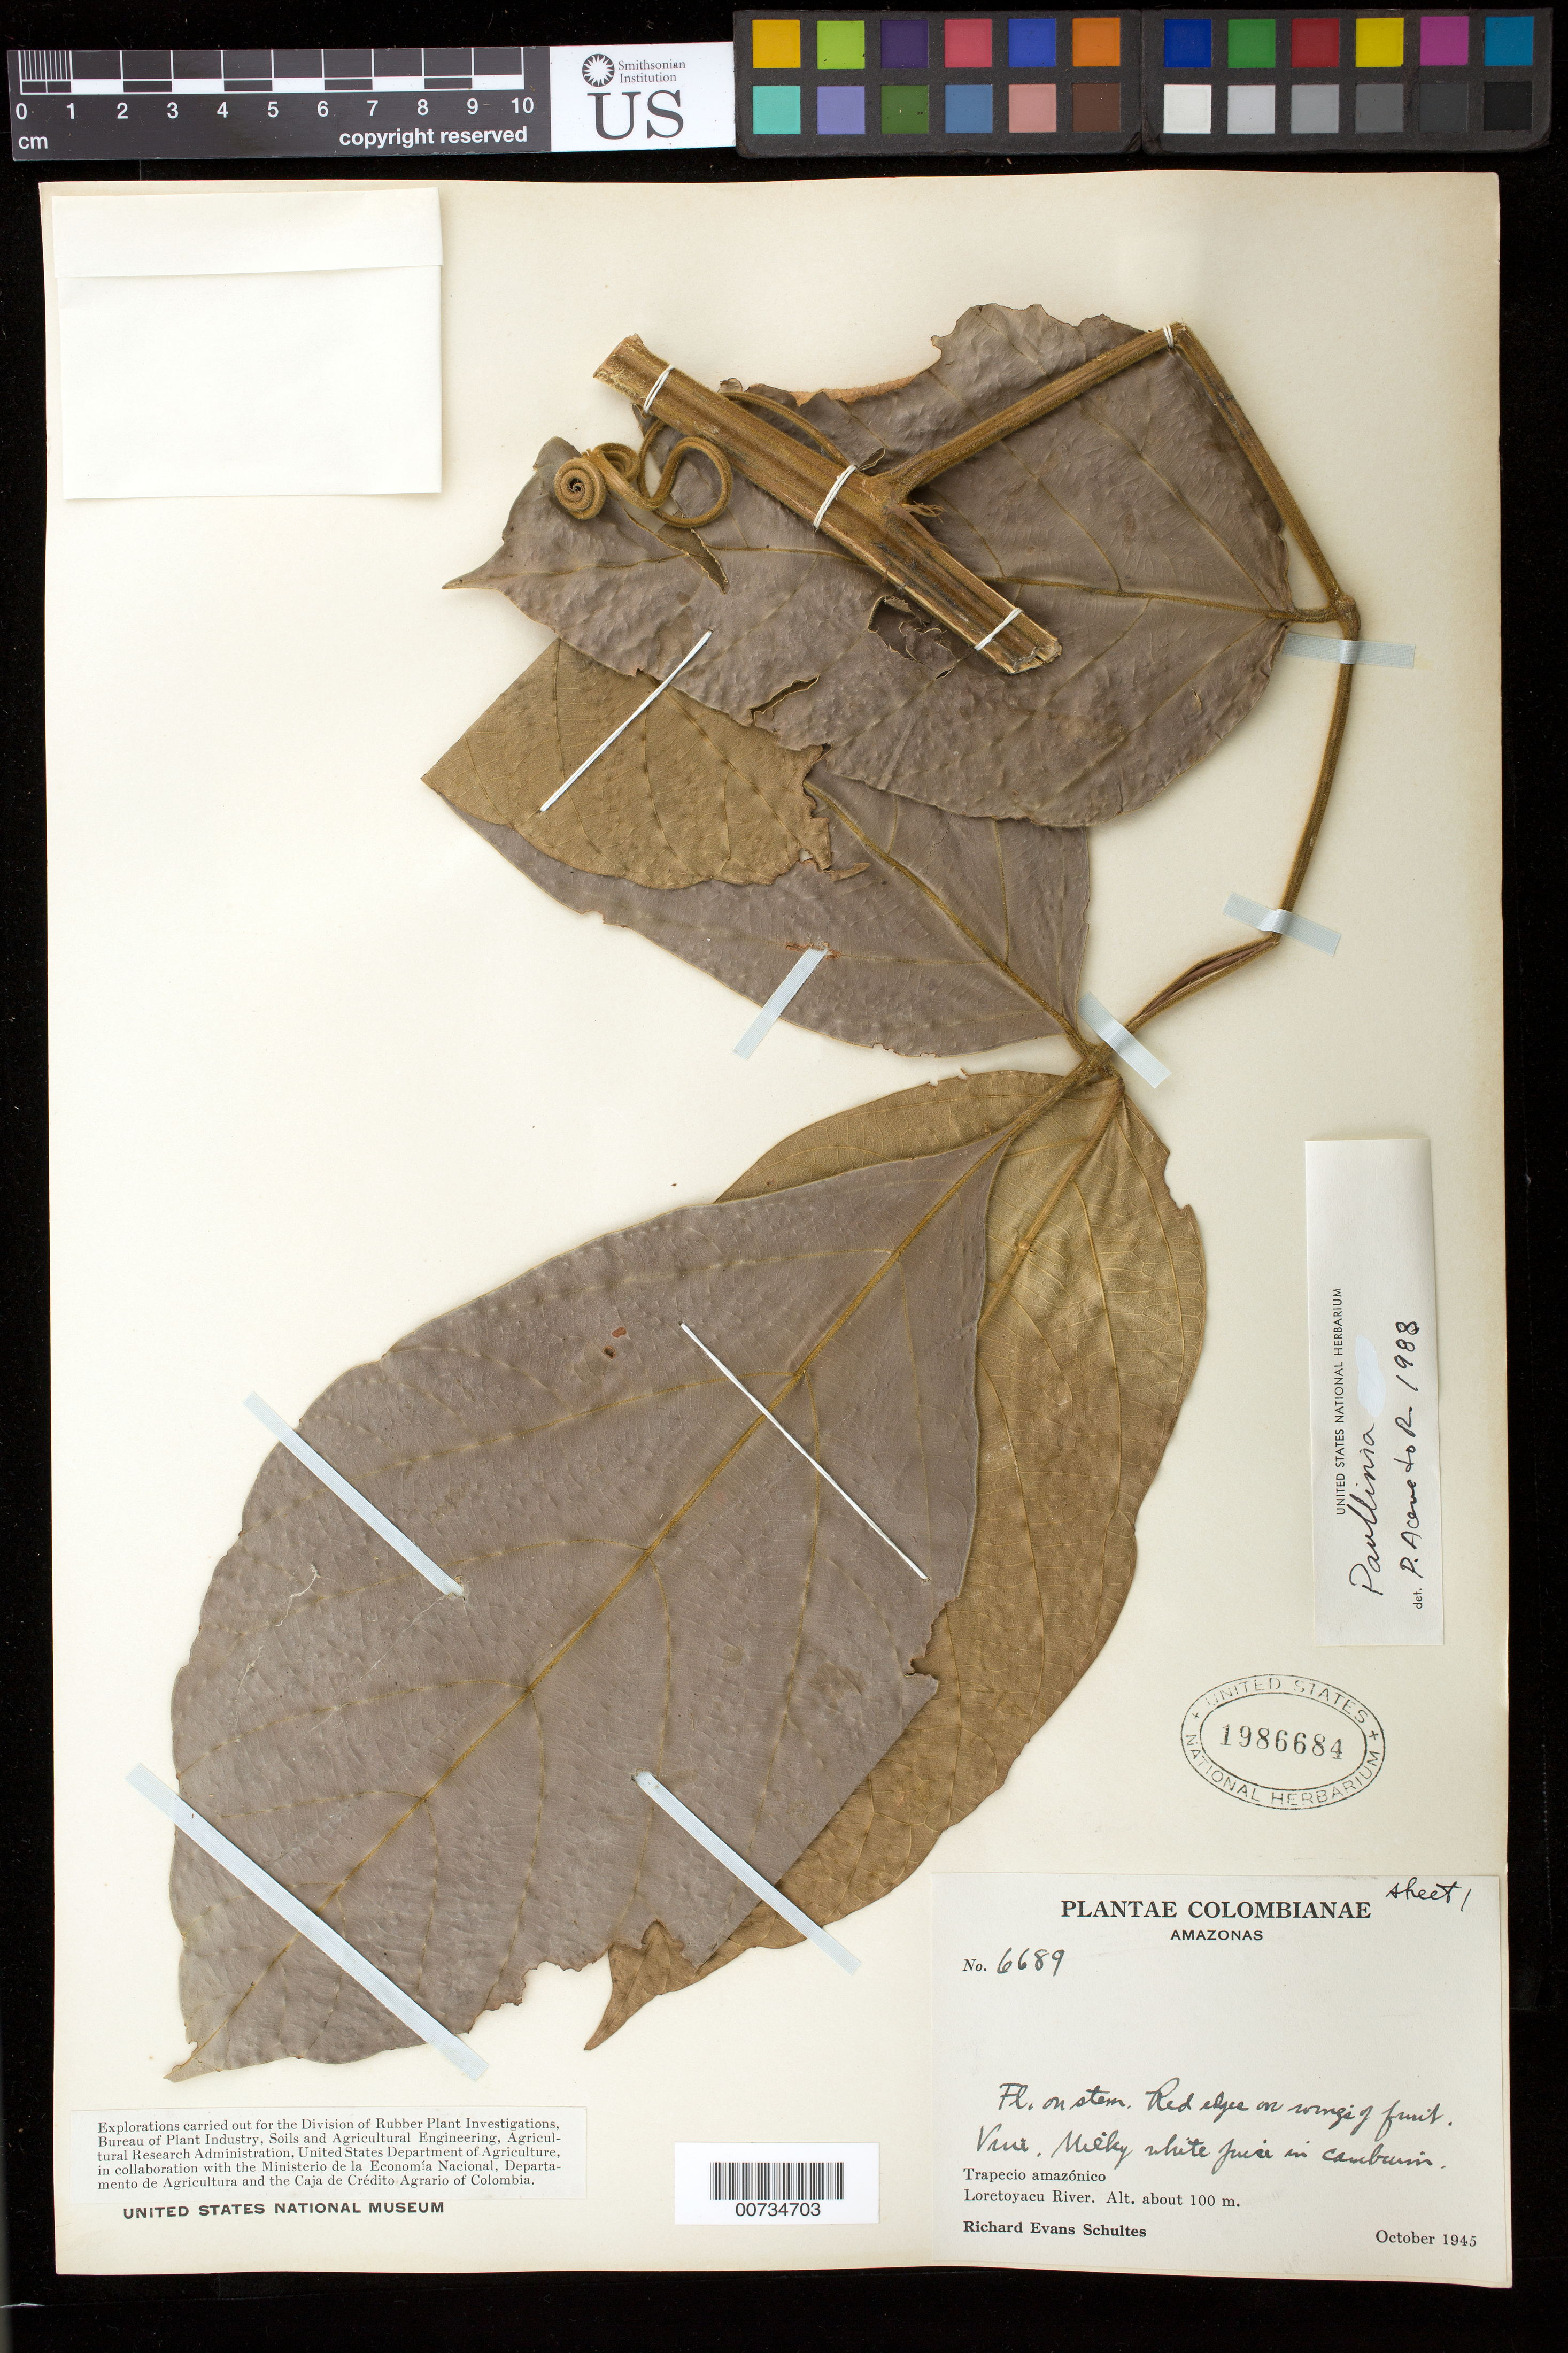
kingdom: Plantae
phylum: Tracheophyta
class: Magnoliopsida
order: Sapindales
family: Sapindaceae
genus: Paullinia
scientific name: Paullinia sp.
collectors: R. E. Schultes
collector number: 6689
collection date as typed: Oct 1945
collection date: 1945-10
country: Colombia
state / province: Amazônas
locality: Trapecio amazónico. Loretoyacu River.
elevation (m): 100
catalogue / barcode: US 1986684